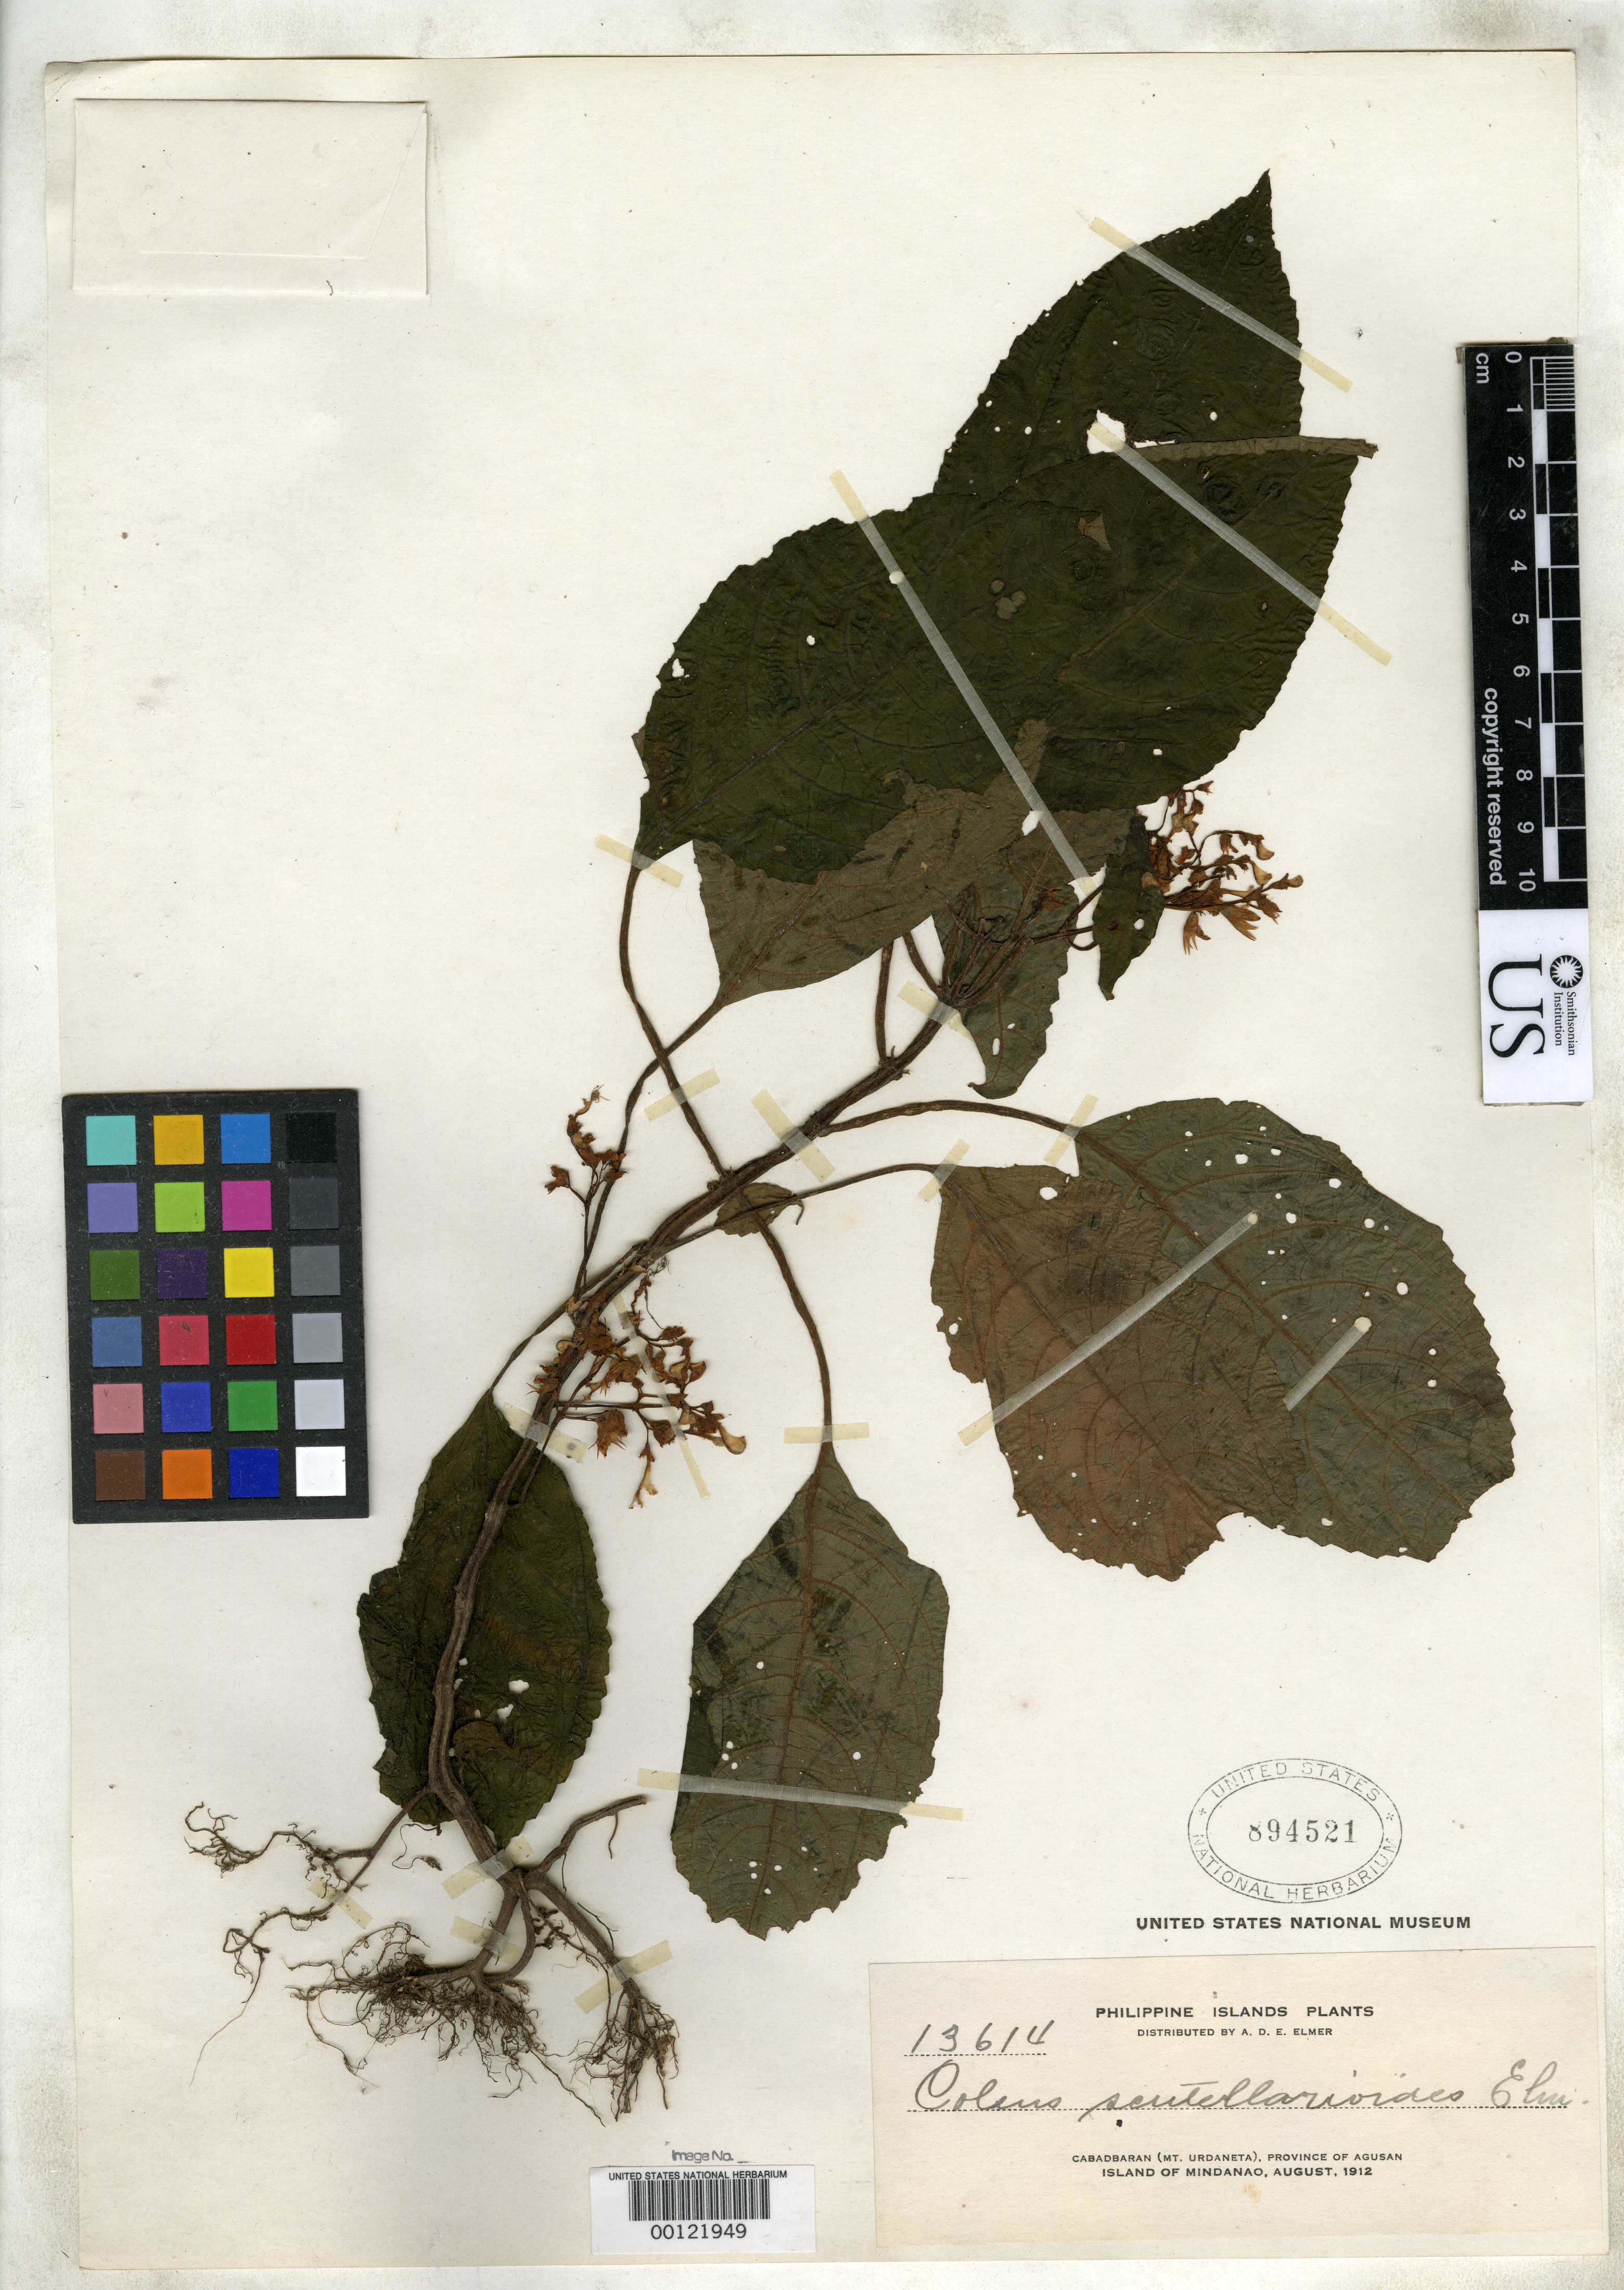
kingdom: Plantae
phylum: Tracheophyta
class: Magnoliopsida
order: Lamiales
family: Lamiaceae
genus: Coleus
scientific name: Coleus scutellarioides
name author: Elmer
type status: Isotype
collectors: A. D. E. Elmer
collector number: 13614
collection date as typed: Aug 1912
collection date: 1912-08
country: Philippines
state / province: Caraga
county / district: Agusan del Norte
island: Mindanao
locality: Cabadbaran (Mt. Urdaneta), Province of Agusan, Island of Mindanao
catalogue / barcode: US 894521